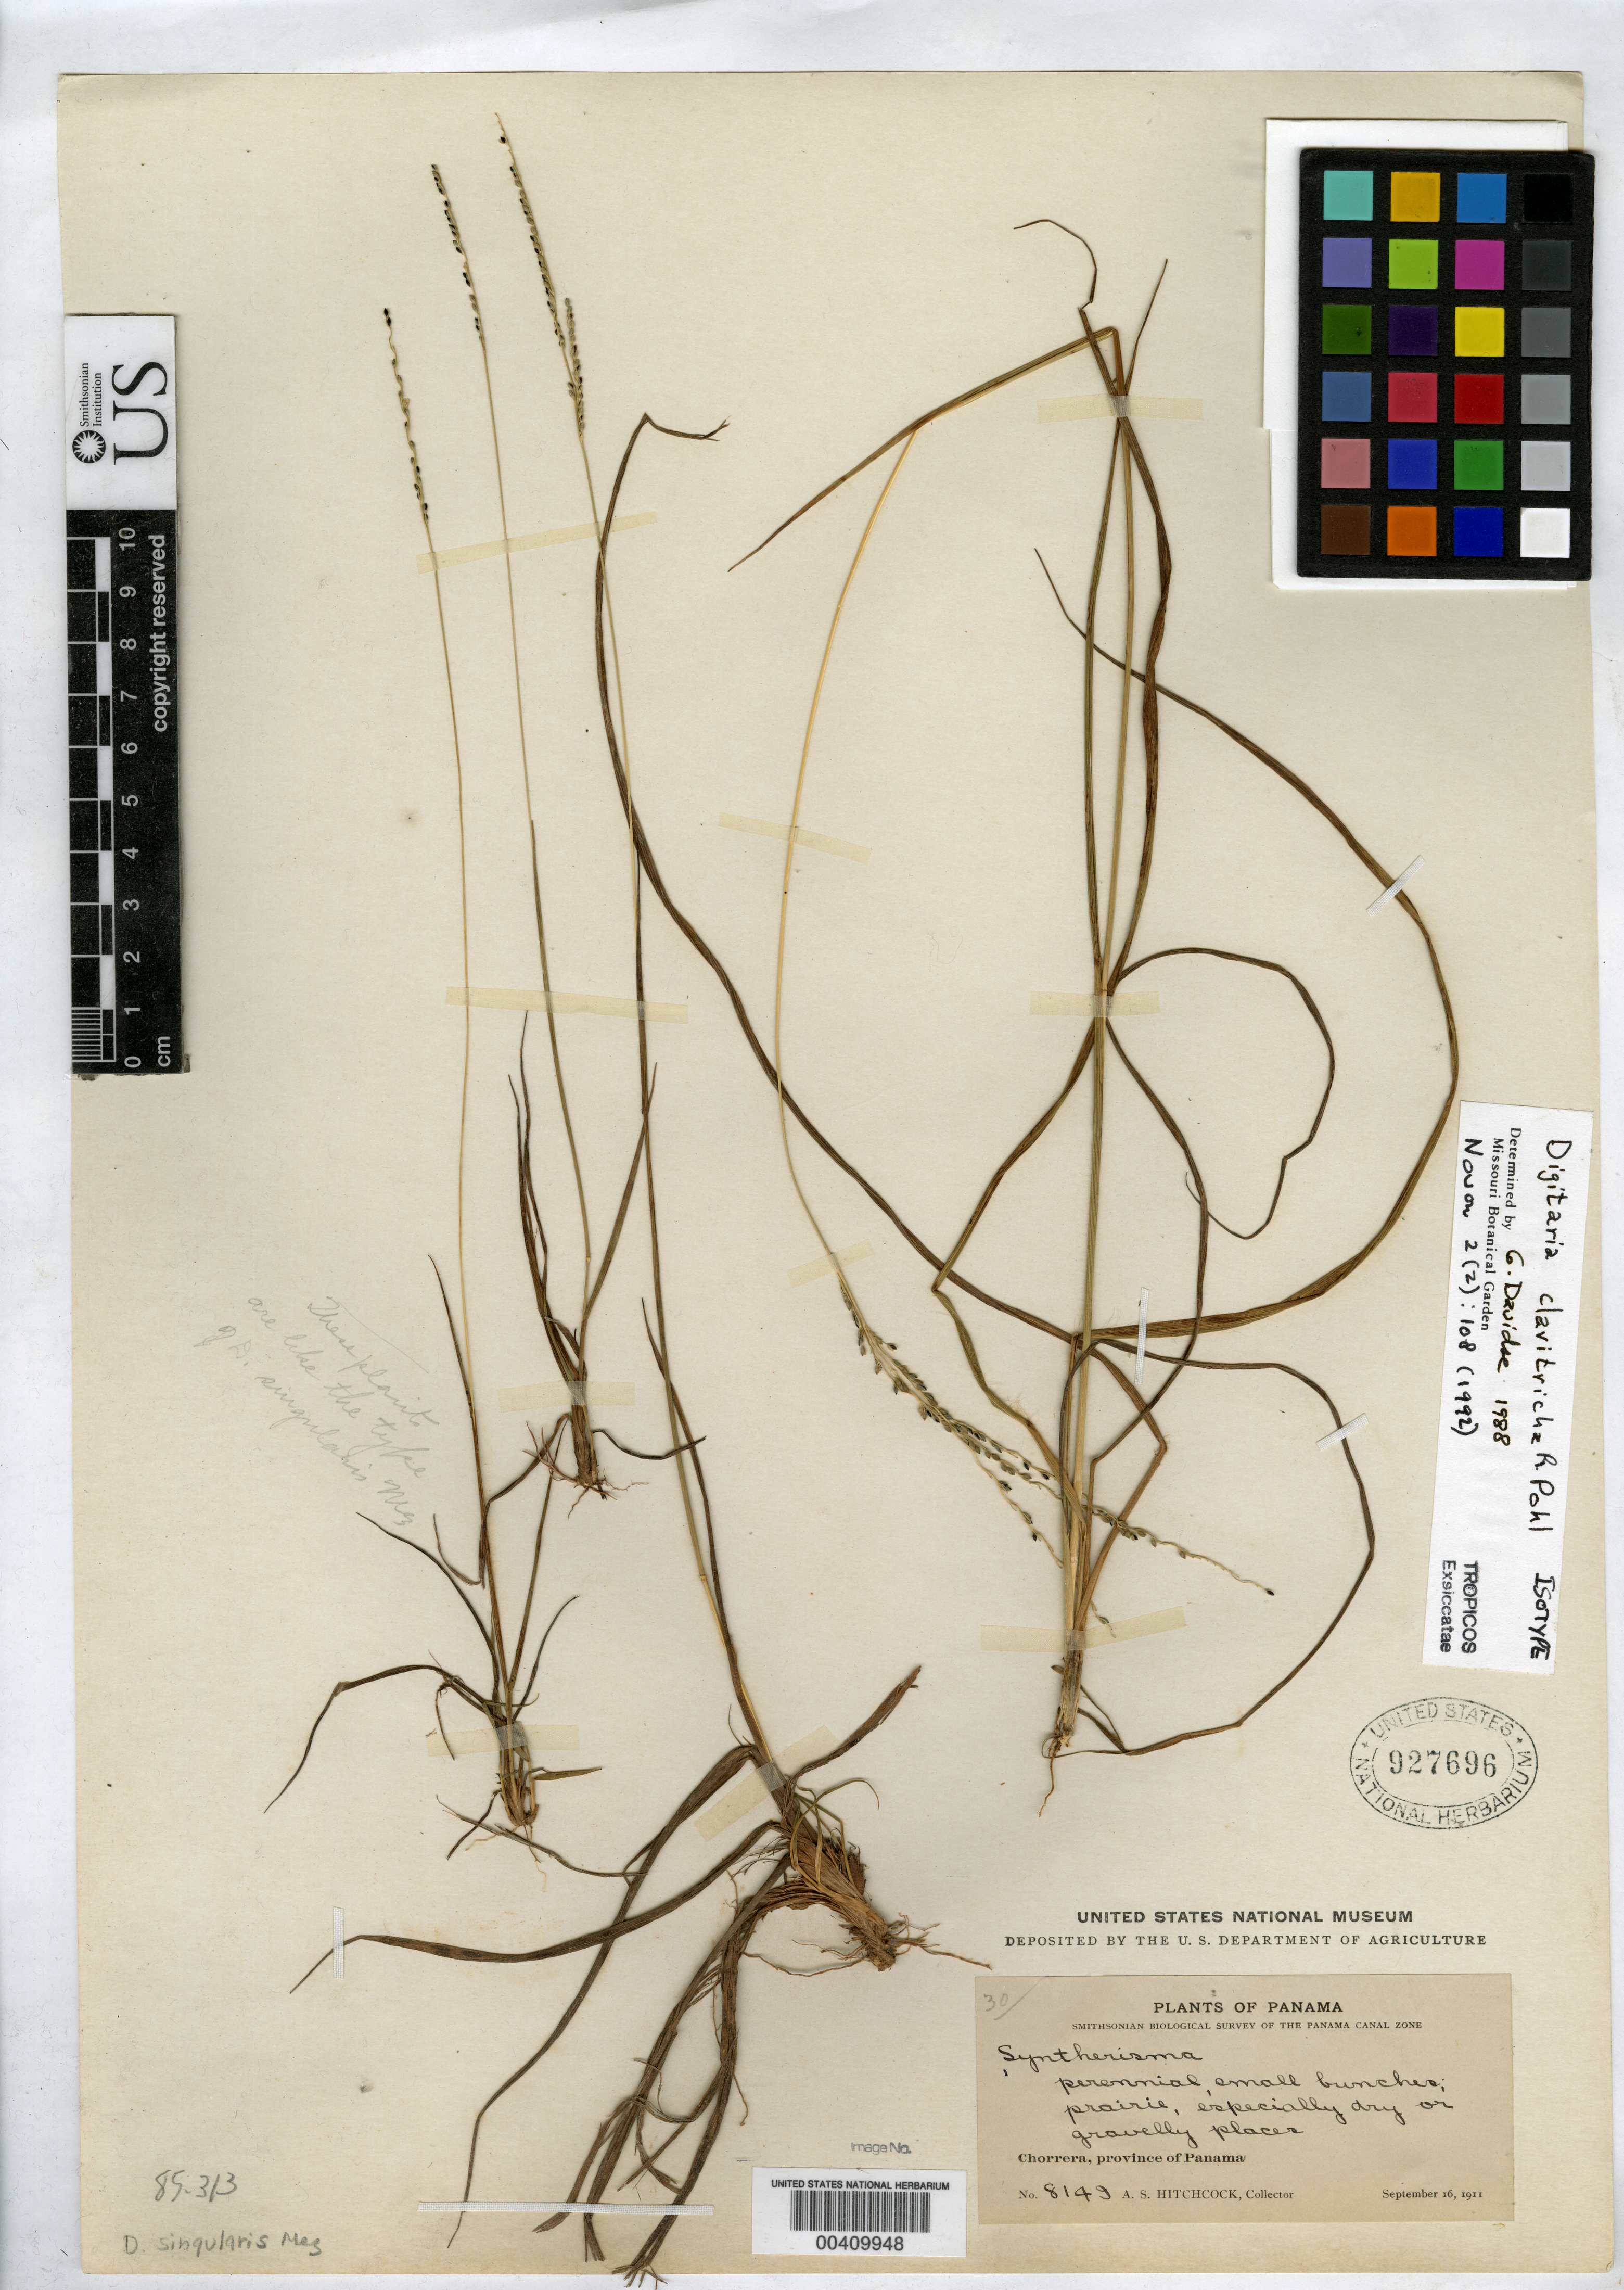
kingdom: Plantae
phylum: Tracheophyta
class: Liliopsida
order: Poales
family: Poaceae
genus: Digitaria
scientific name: Digitaria clavitricha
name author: R.W. Pohl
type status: Isotype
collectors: A. S. Hitchcock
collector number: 8149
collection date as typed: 16 Sep 1911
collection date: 1911-09-16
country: Panama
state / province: Panamá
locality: Chorrera.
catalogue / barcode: US 927696